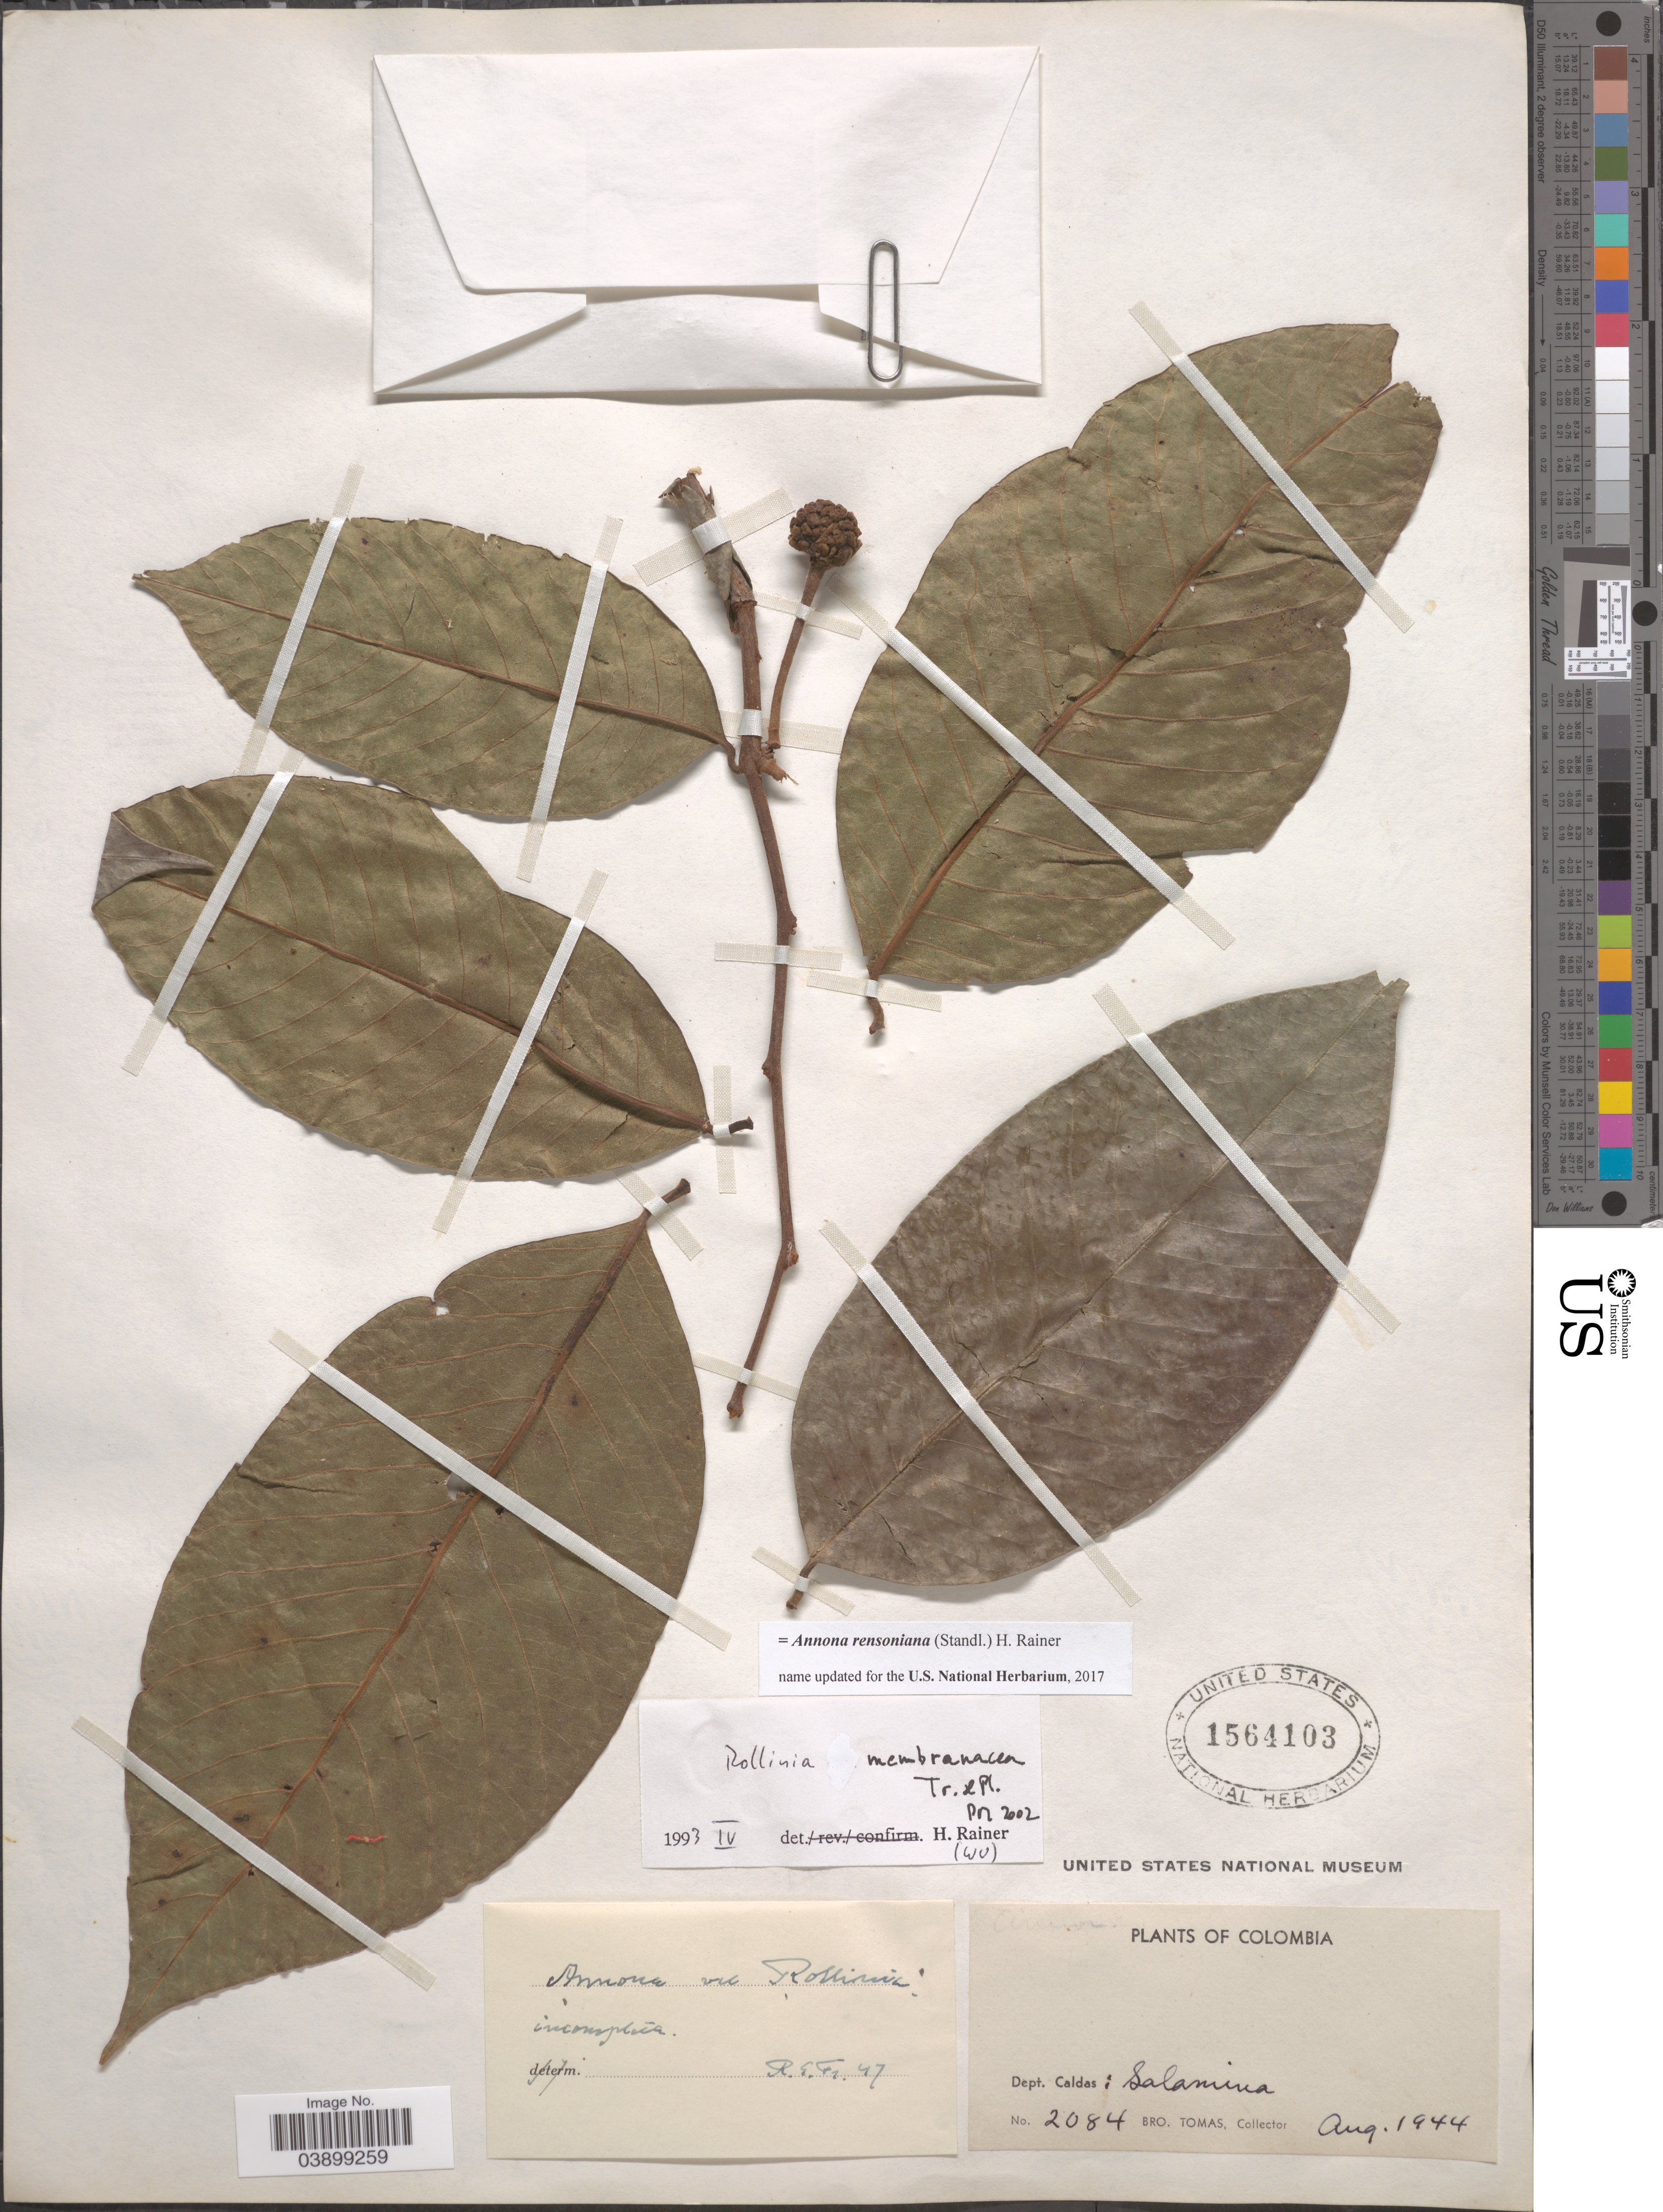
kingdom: Plantae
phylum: Tracheophyta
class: Magnoliopsida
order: Magnoliales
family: Annonaceae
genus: Annona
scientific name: Annona rensoniana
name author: (Standl.) H. Rainer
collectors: B. Tomas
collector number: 2084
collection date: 1944-08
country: Colombia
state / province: Caldas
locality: Dept. Caldas: Salamina.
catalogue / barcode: US 1564103